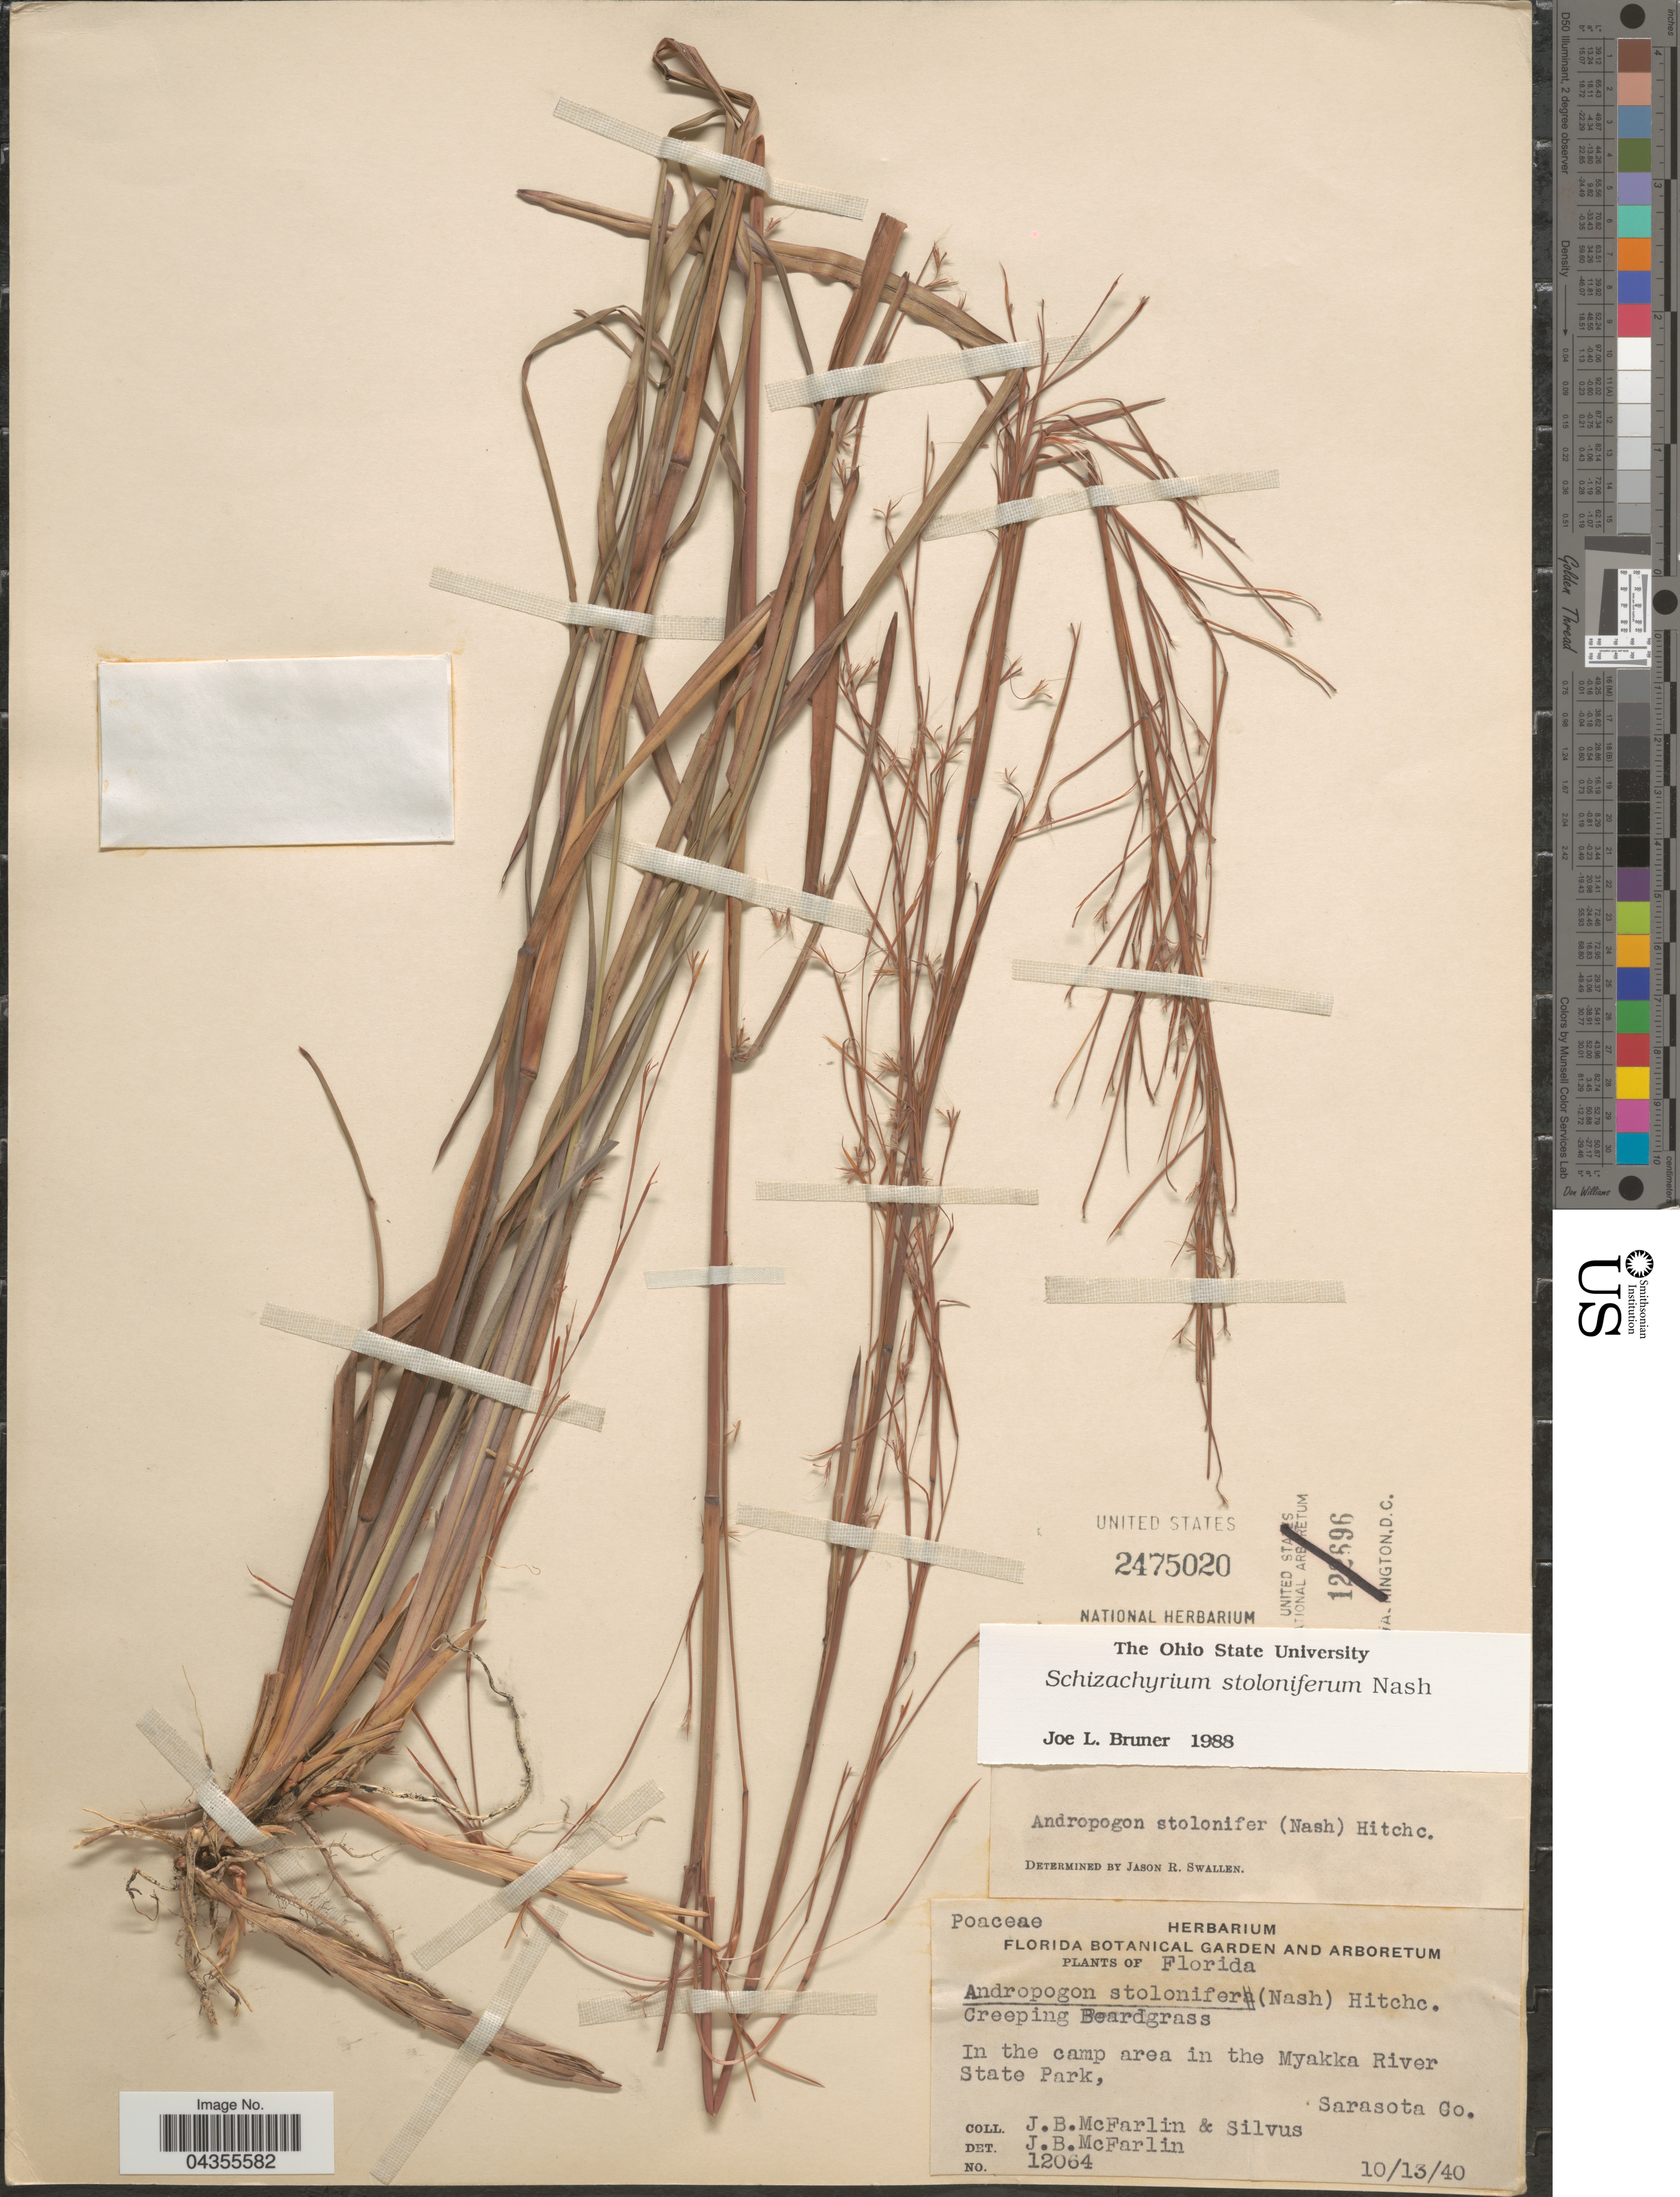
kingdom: Plantae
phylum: Tracheophyta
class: Liliopsida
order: Poales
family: Poaceae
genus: Schizachyrium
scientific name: Schizachyrium scoparium var. stoloniferum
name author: (Nash) Wipff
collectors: J. McFarlin & Silvus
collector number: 12064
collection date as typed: Transcribed d/m/y: 13/10/40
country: United States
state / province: Florida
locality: In the camp area in the Myakka River State Park, Sarasota Co.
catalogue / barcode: US 2475020